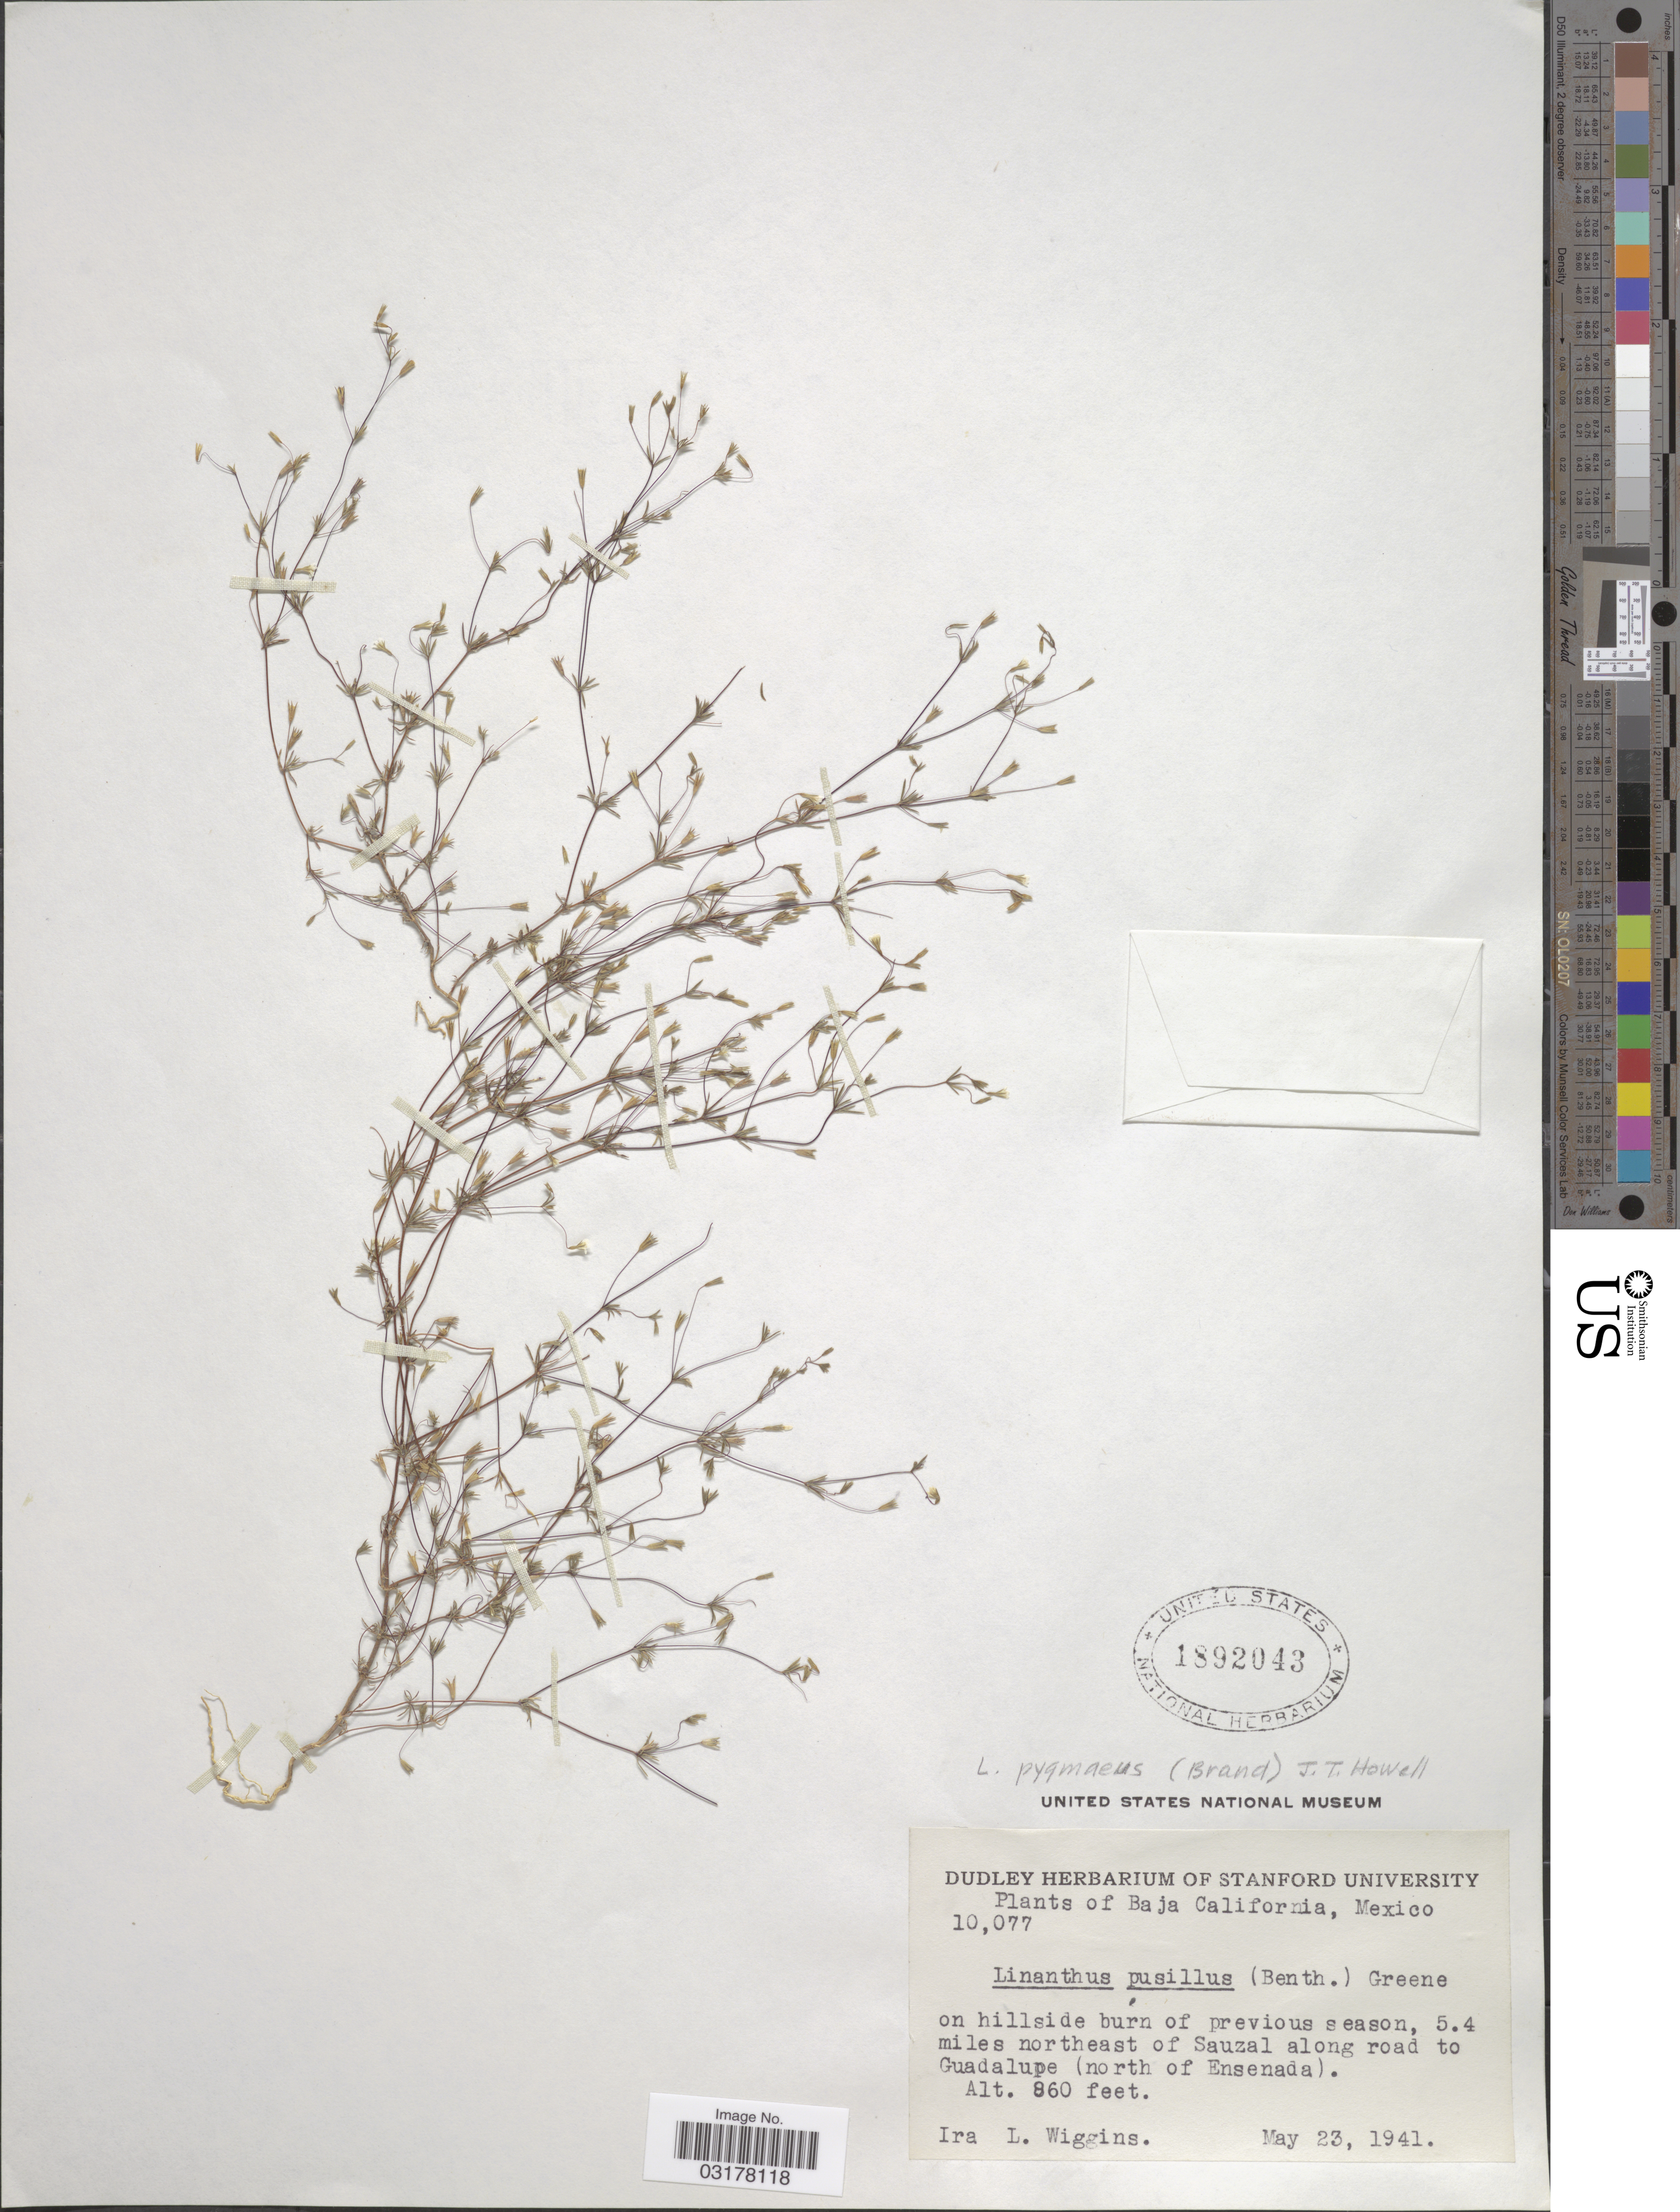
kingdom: Plantae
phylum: Tracheophyta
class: Magnoliopsida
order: Ericales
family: Polemoniaceae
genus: Leptosiphon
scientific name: Leptosiphon pygmaeus subsp. continentalis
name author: (P.H. Raven) J.M. Porter & L.A. Johnson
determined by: Rebman, J. P., (ASU), Arizona State University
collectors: I. L. Wiggins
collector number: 10077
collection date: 1941-05-23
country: Mexico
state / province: Baja California Norte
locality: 5.4 miles northeast of Sauzal along road to Guadalupe (north of Ensenada).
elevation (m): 262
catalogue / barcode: US 1892043